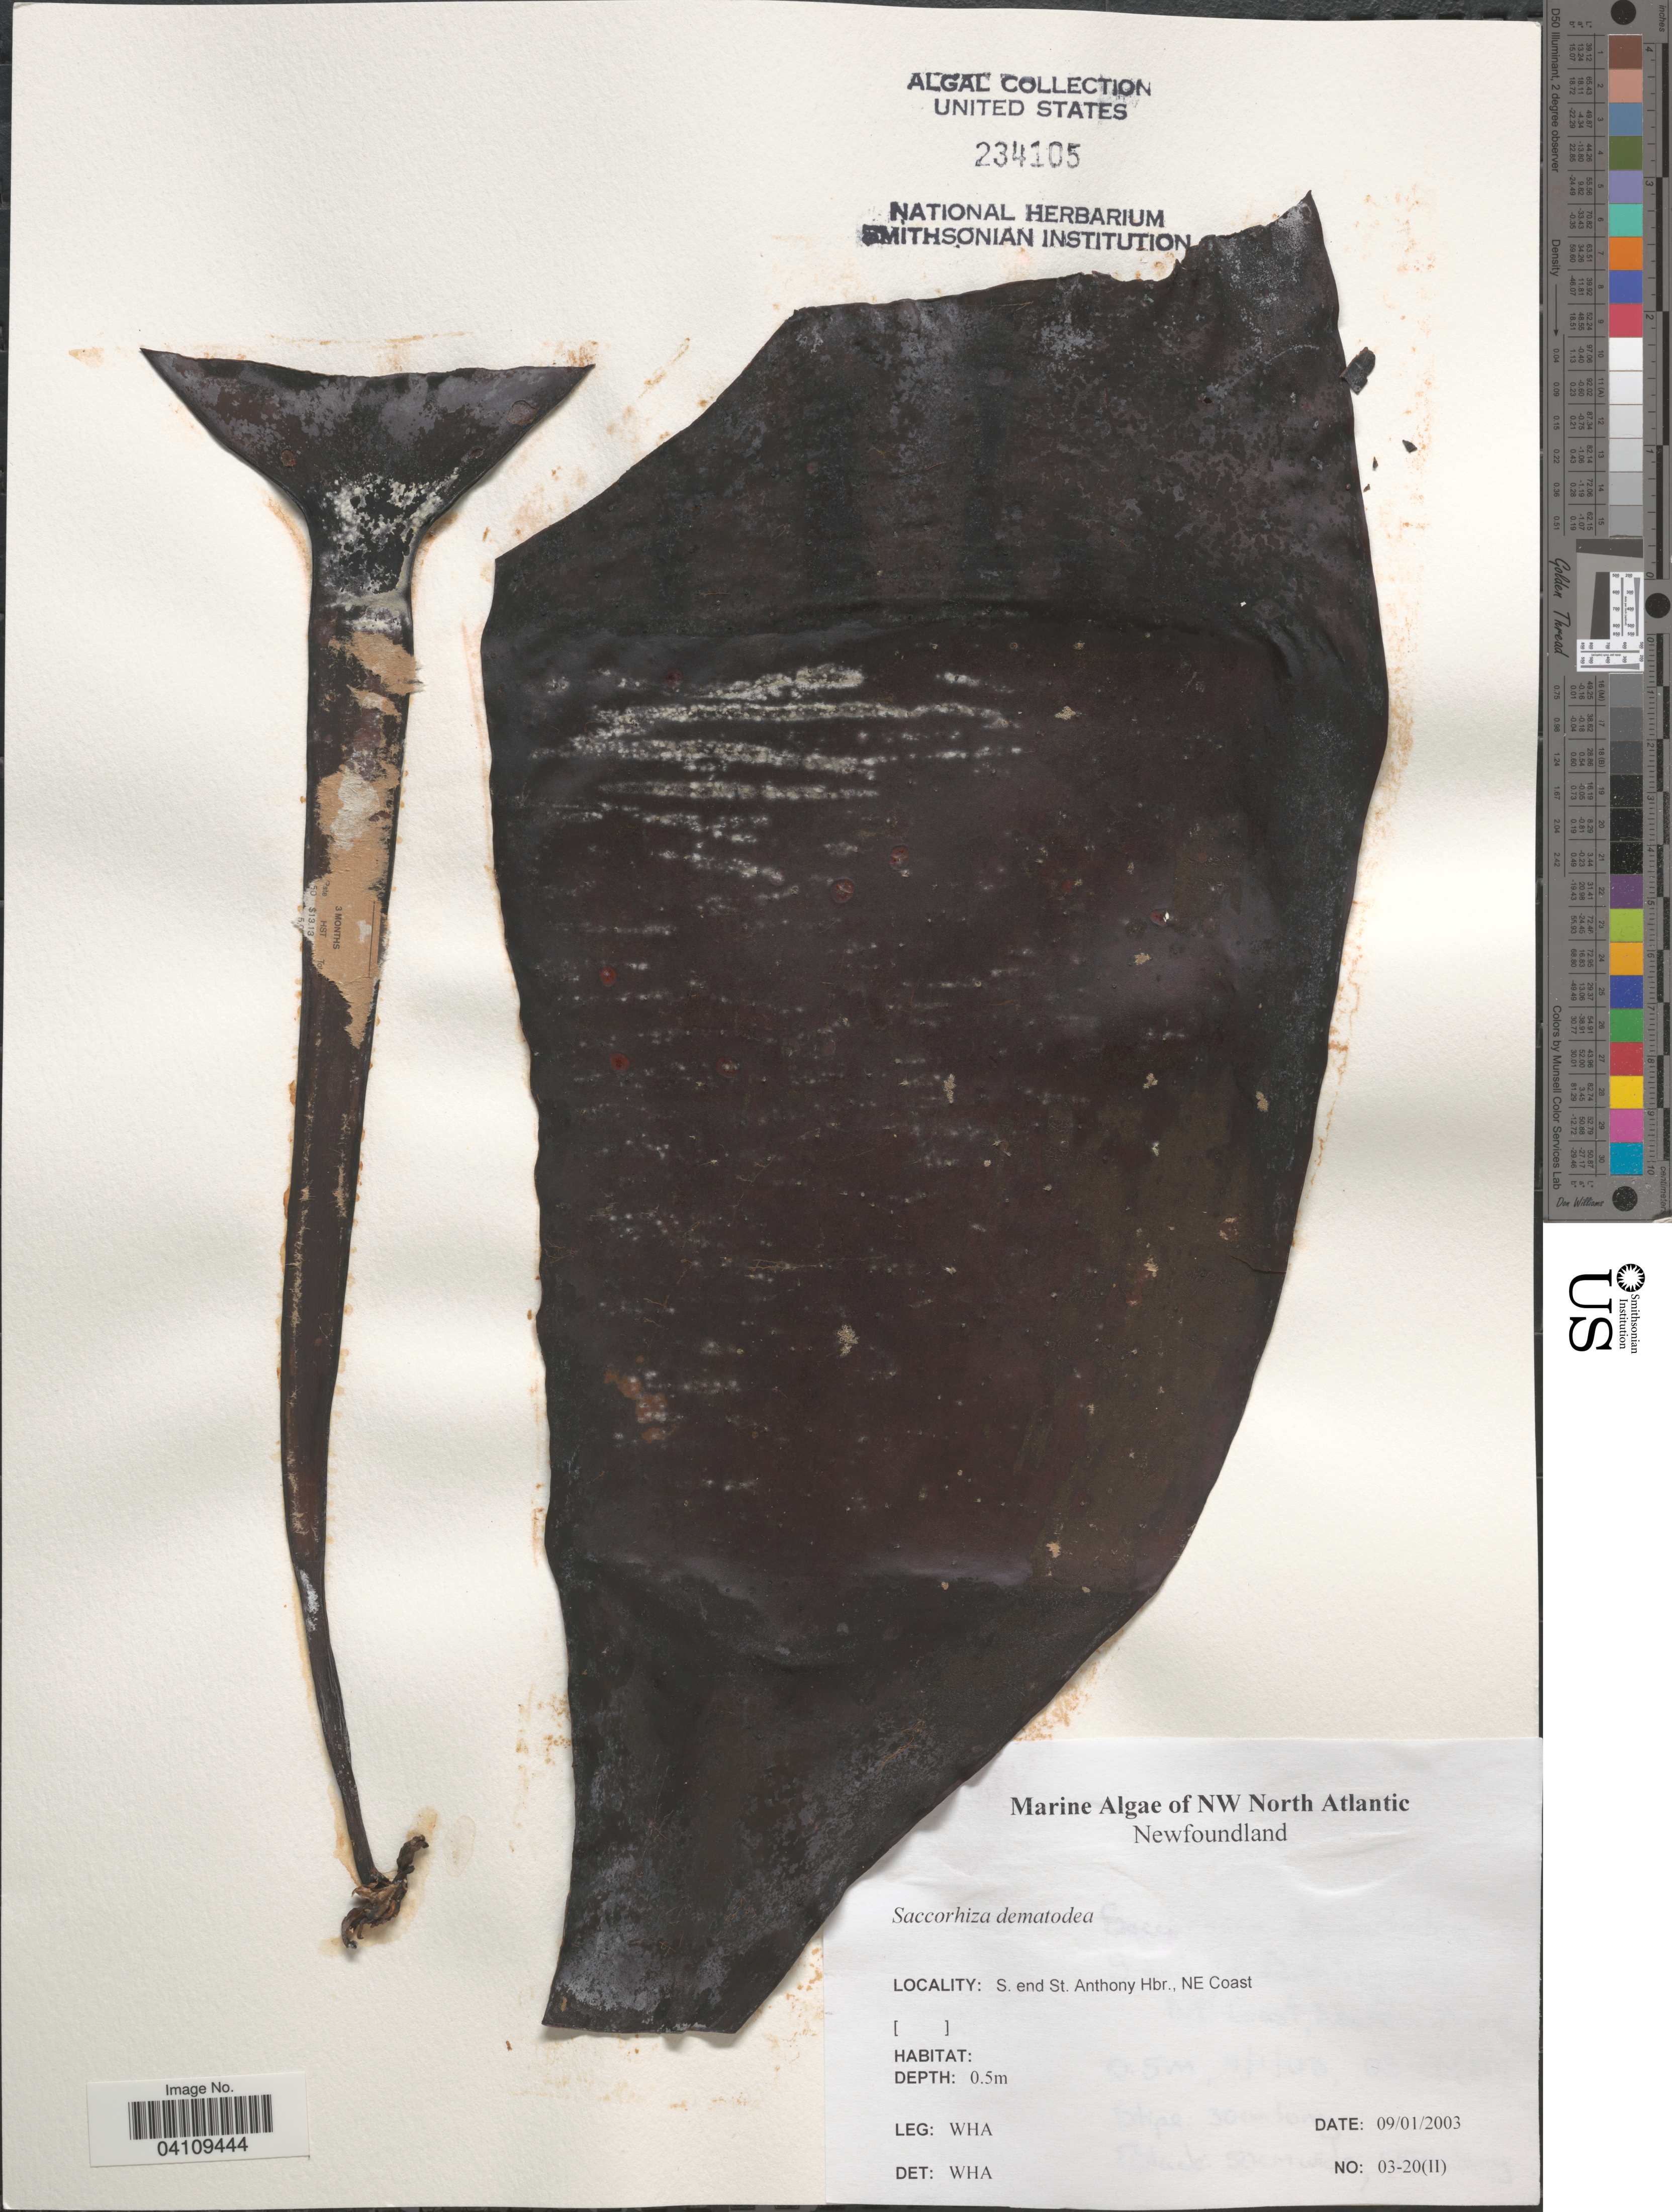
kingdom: Chromista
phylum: Foraminifera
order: Astrorhizida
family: Hyperamminidae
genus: Saccorhiza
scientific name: Saccorhiza dermatodea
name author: (Bach. Pyl.) J. Agardh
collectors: W. H. Adey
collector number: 03-20(11)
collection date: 2003-01-09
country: Canada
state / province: Newfoundland and Labrador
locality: NW North Atlantic. S. end St. Anthony Hbr., NE Coast.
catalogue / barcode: US 234105